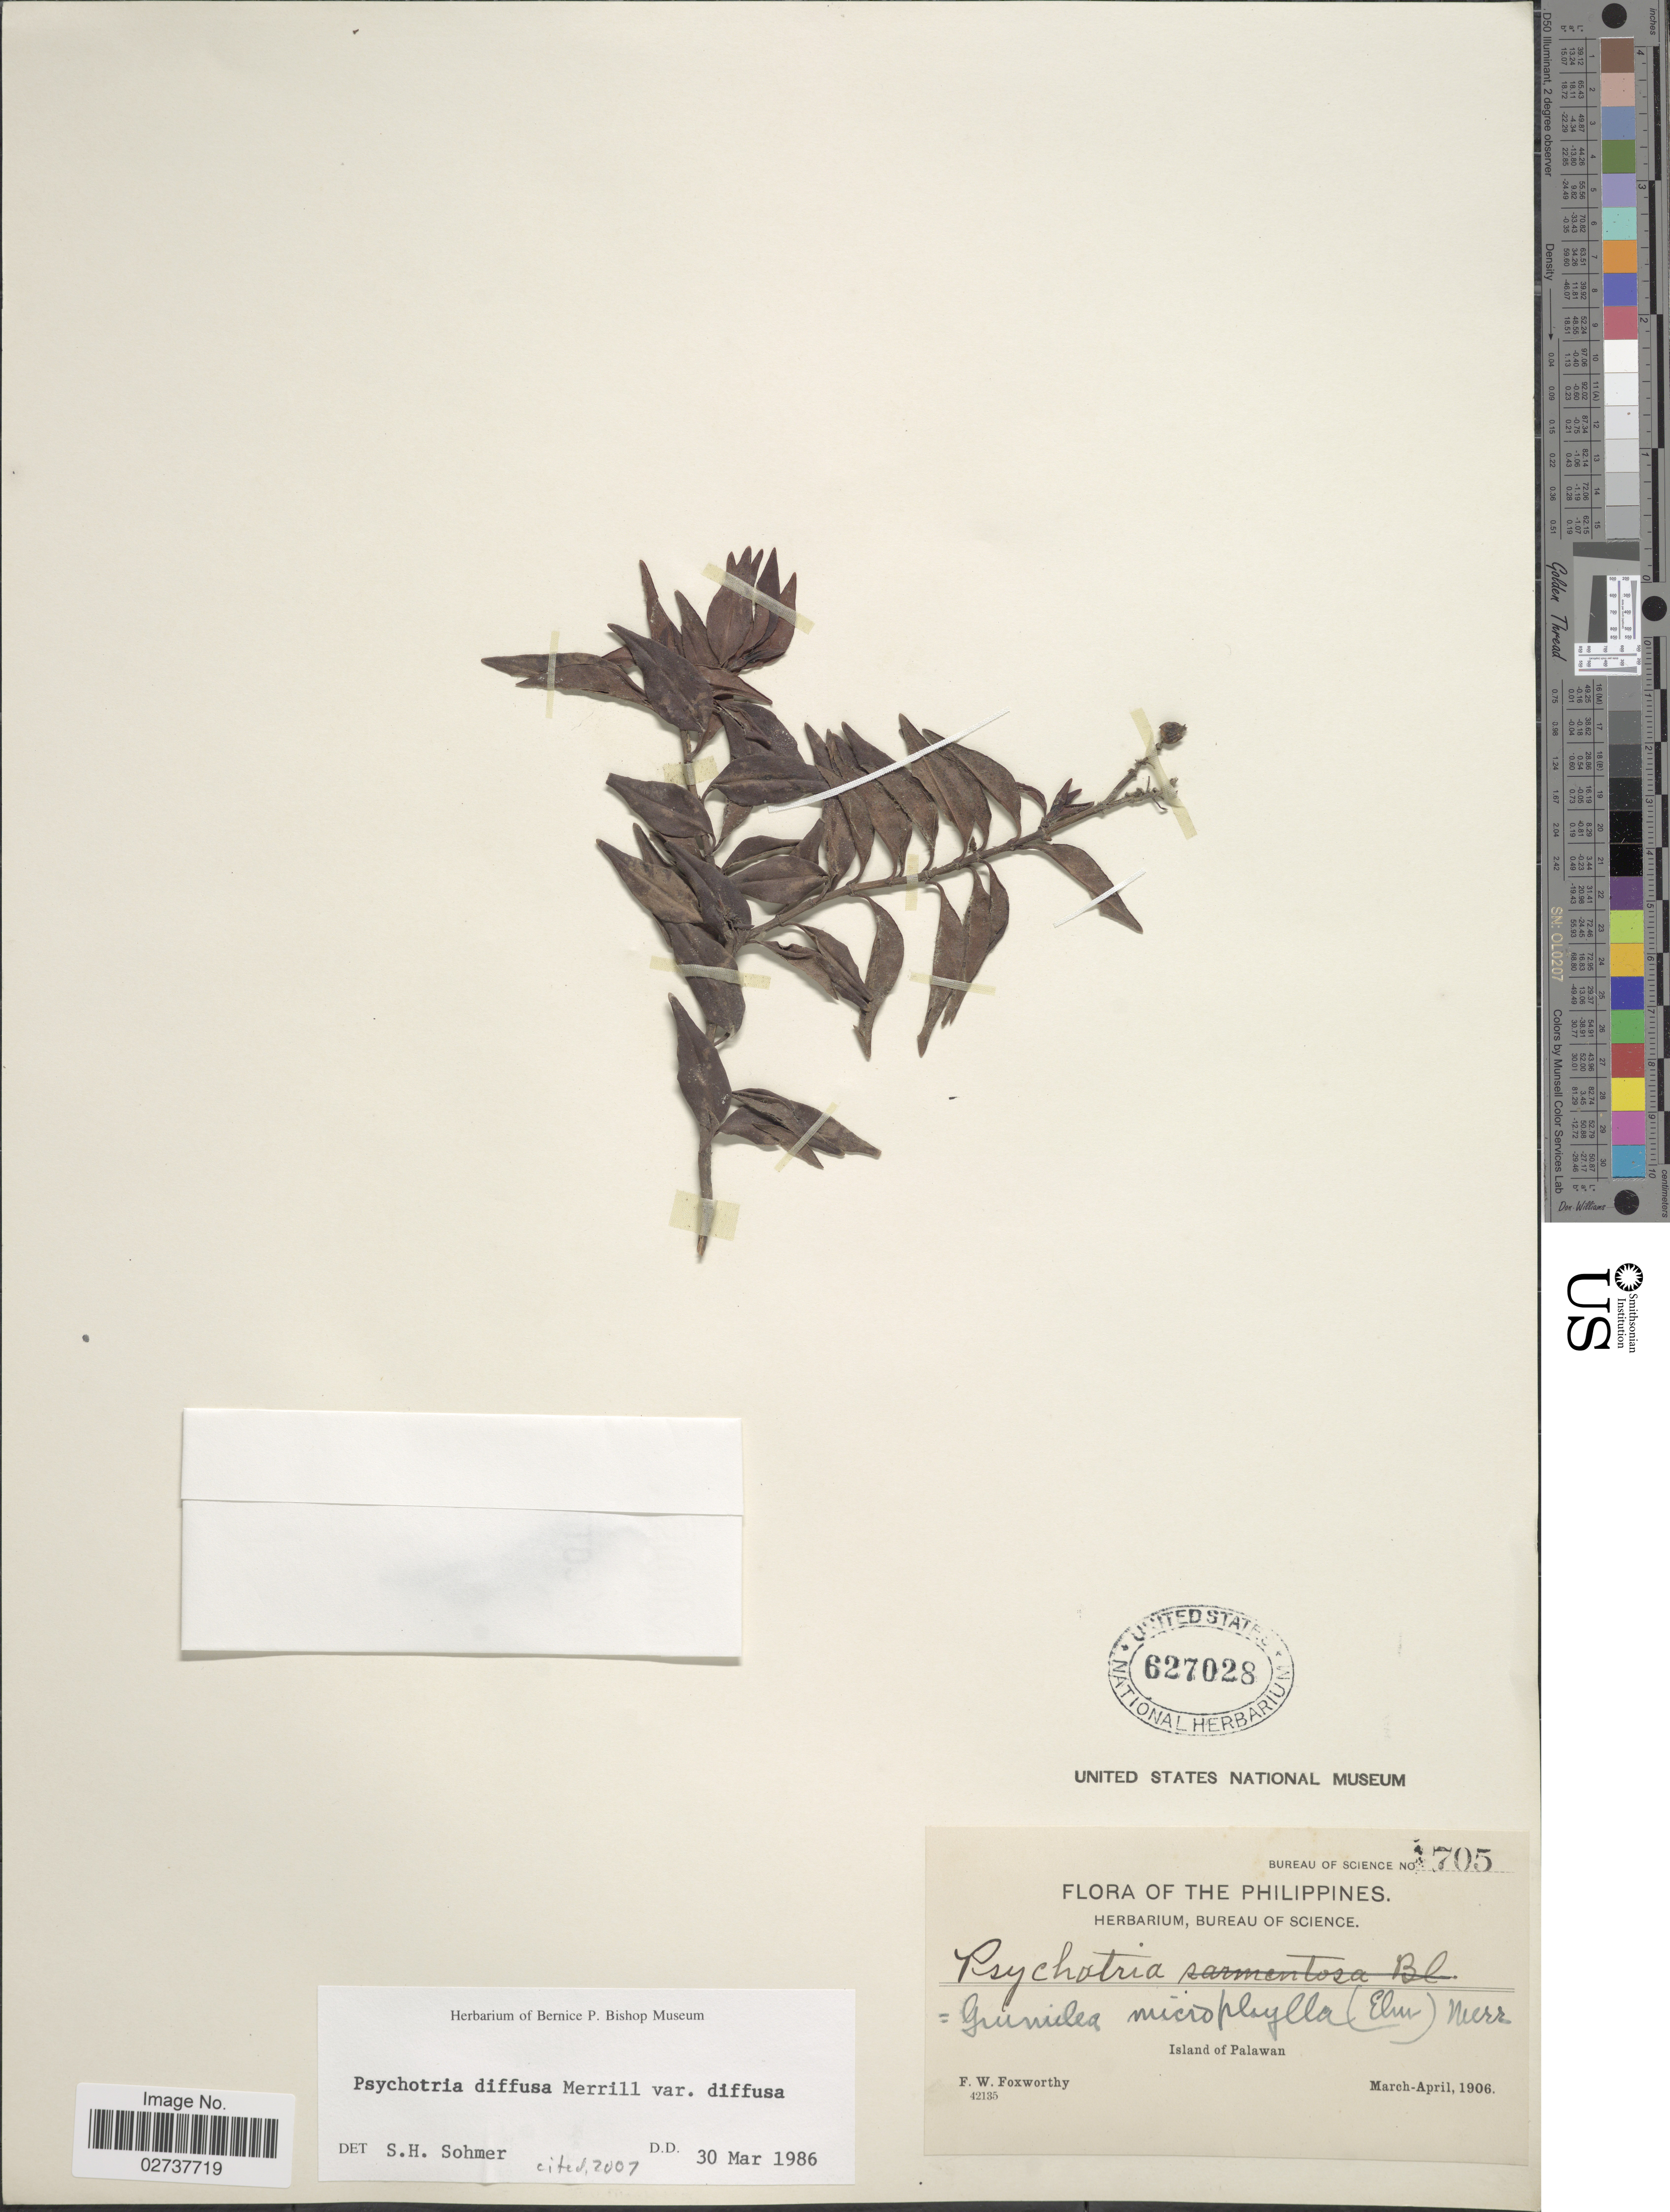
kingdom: Plantae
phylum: Tracheophyta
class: Magnoliopsida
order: Gentianales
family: Rubiaceae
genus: Psychotria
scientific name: Psychotria diffusa var. diffusa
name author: Merr.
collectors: F. W. Foxworthy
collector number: Bureau of Science 1705*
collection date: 1906-03/1906-04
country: Philippines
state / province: Mimaropa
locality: Island of Palawan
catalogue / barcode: US 627028